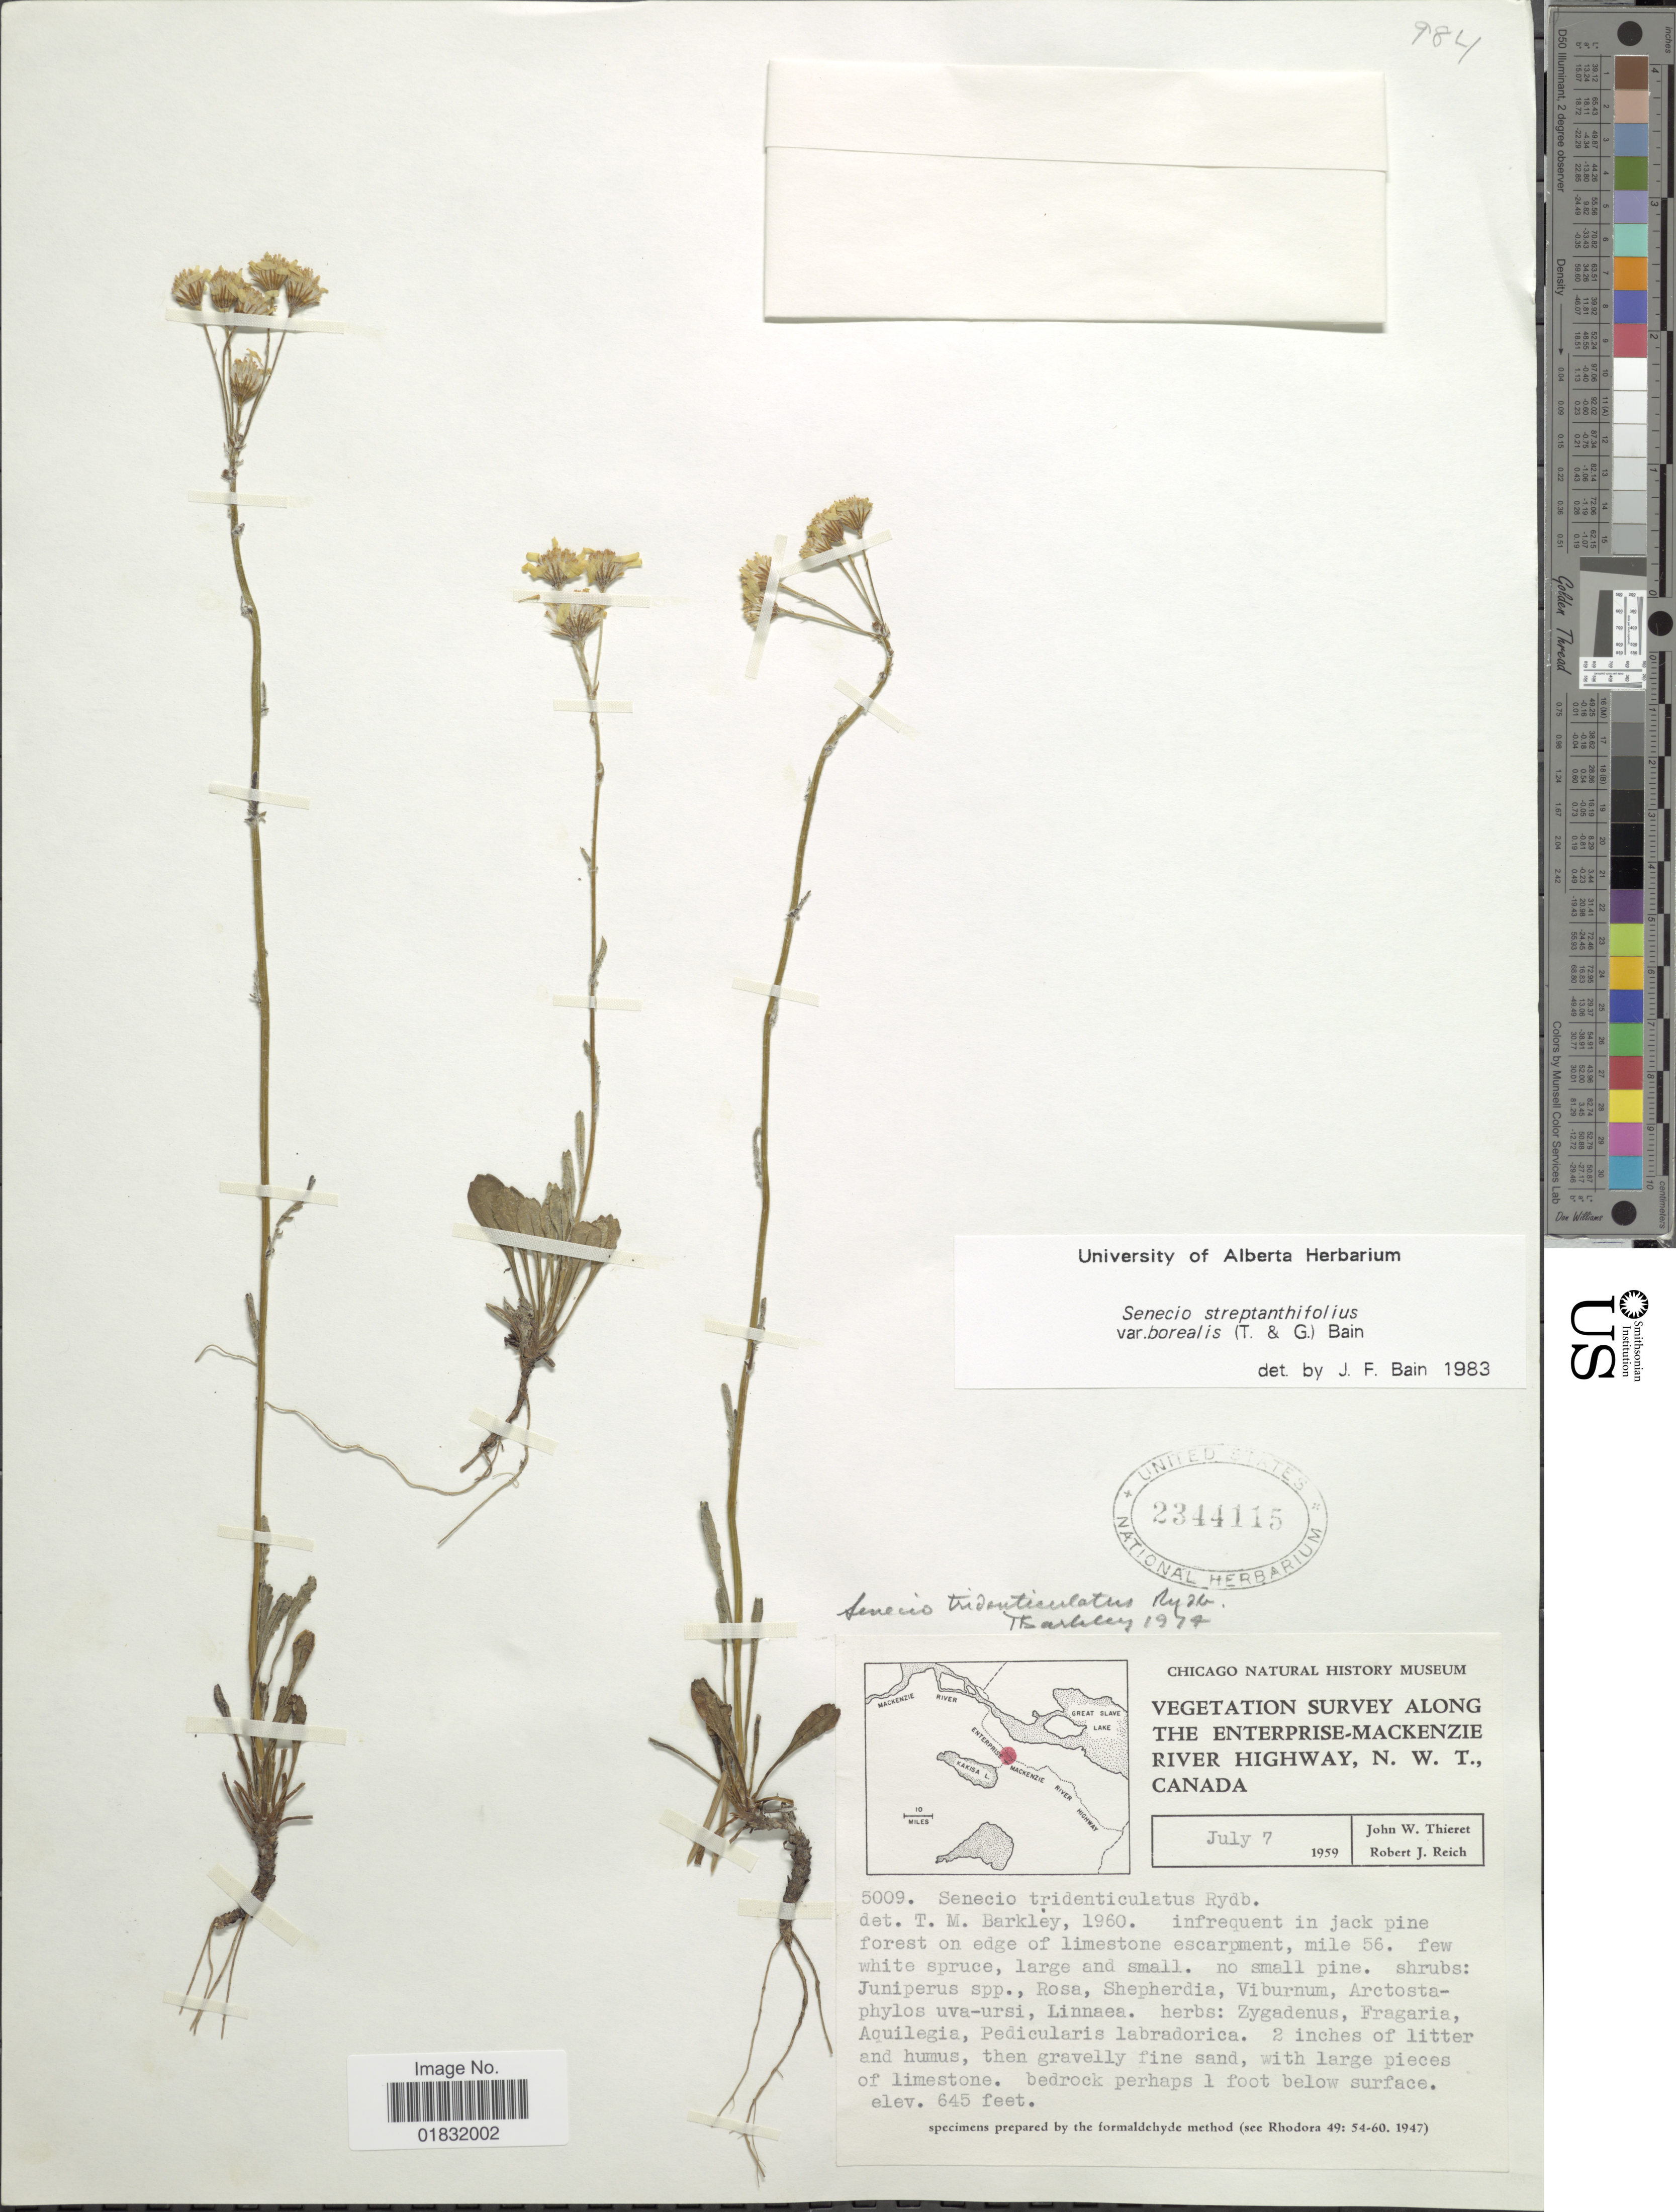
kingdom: Plantae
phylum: Tracheophyta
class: Magnoliopsida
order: Asterales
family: Asteraceae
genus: Packera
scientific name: Packera streptanthifolia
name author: (Greene) W.A. Weber & Á. Löve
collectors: J. W. Thieret & R. Reich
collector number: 5009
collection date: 1959-07-07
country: Canada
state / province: Northwest Territories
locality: Vegetation Survey along the Enterprise-Mackenzie River Highway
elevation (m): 197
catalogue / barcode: US 2344115